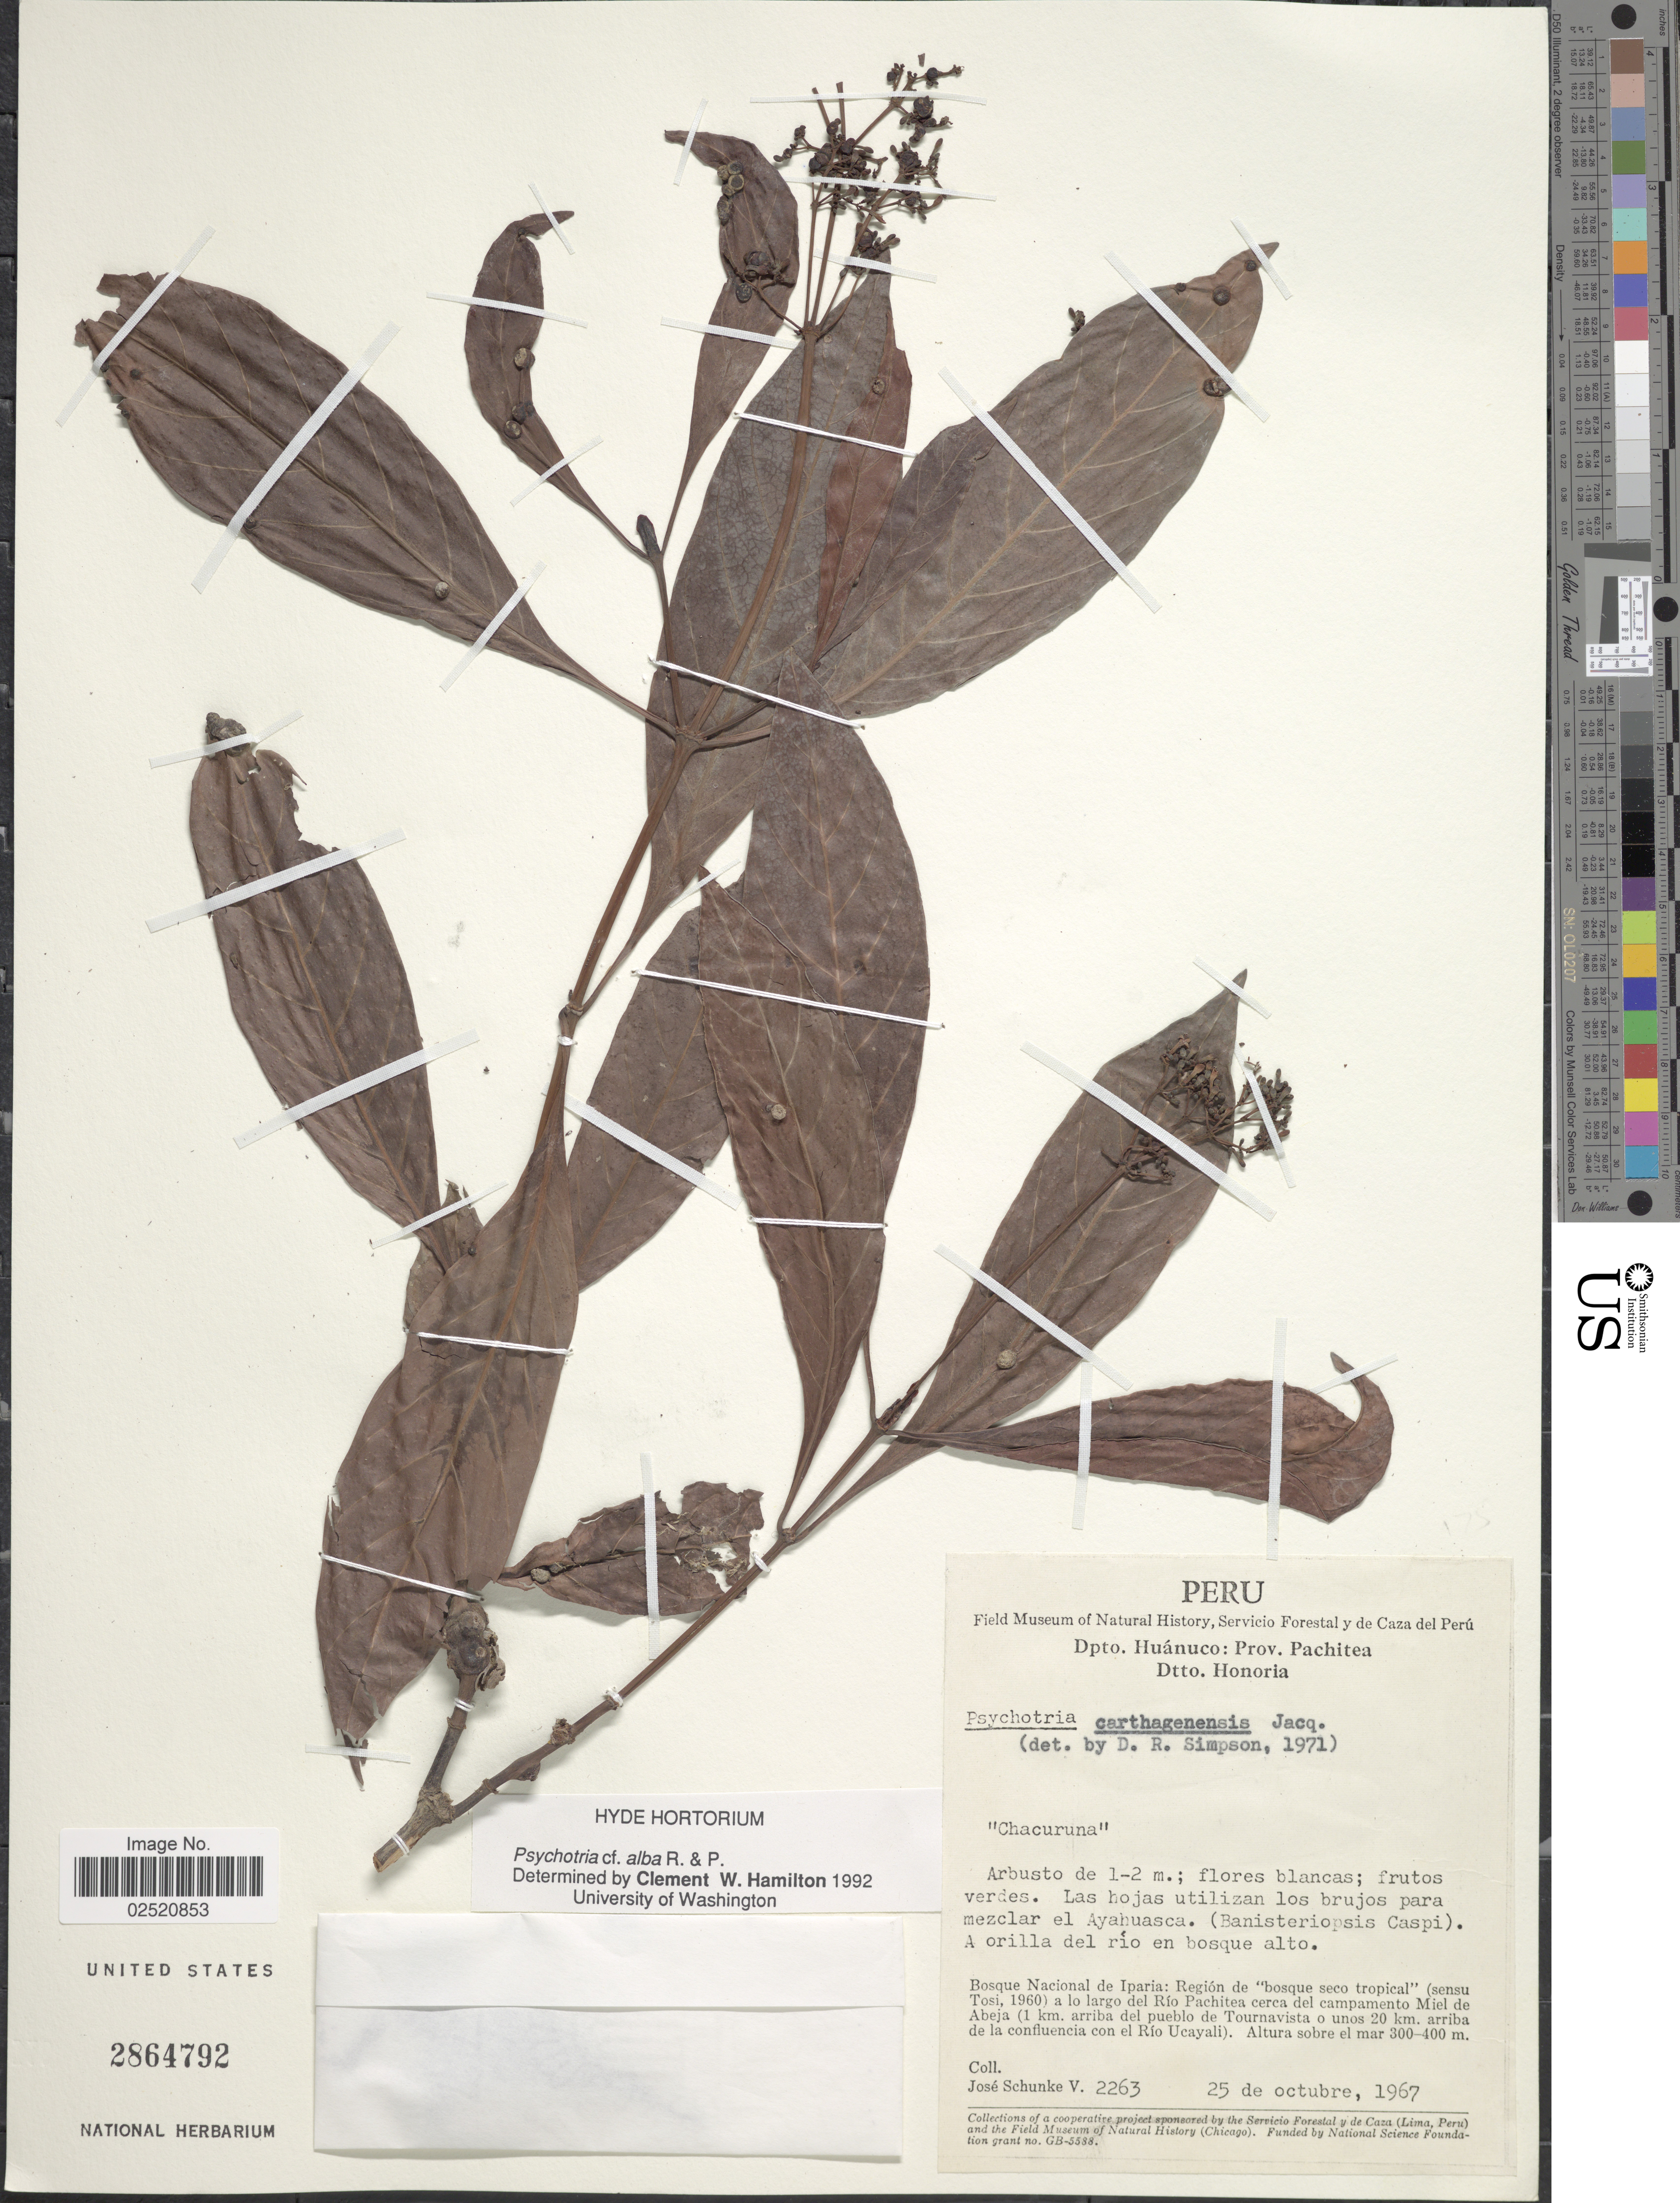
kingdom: Plantae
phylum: Tracheophyta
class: Magnoliopsida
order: Gentianales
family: Rubiaceae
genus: Psychotria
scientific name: Psychotria alba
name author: Ruiz & Pav.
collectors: J. Schunke Vigo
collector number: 2263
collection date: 1967-10-25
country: Peru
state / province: Huánuco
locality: Prov. Pachitea, Dtto. Honoria, Bosque Nacional de Iparia: Region de "bosque seco tropical" a lo largo del Rio Pachitea cerca del campamento Miel de Abjea (1 km. arriba del pueblo de Tournavista o unos 20 km. arriba de la confluencia con el Rio Ucayali), a orilla del rio en bosque alto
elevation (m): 300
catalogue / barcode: US 2864792